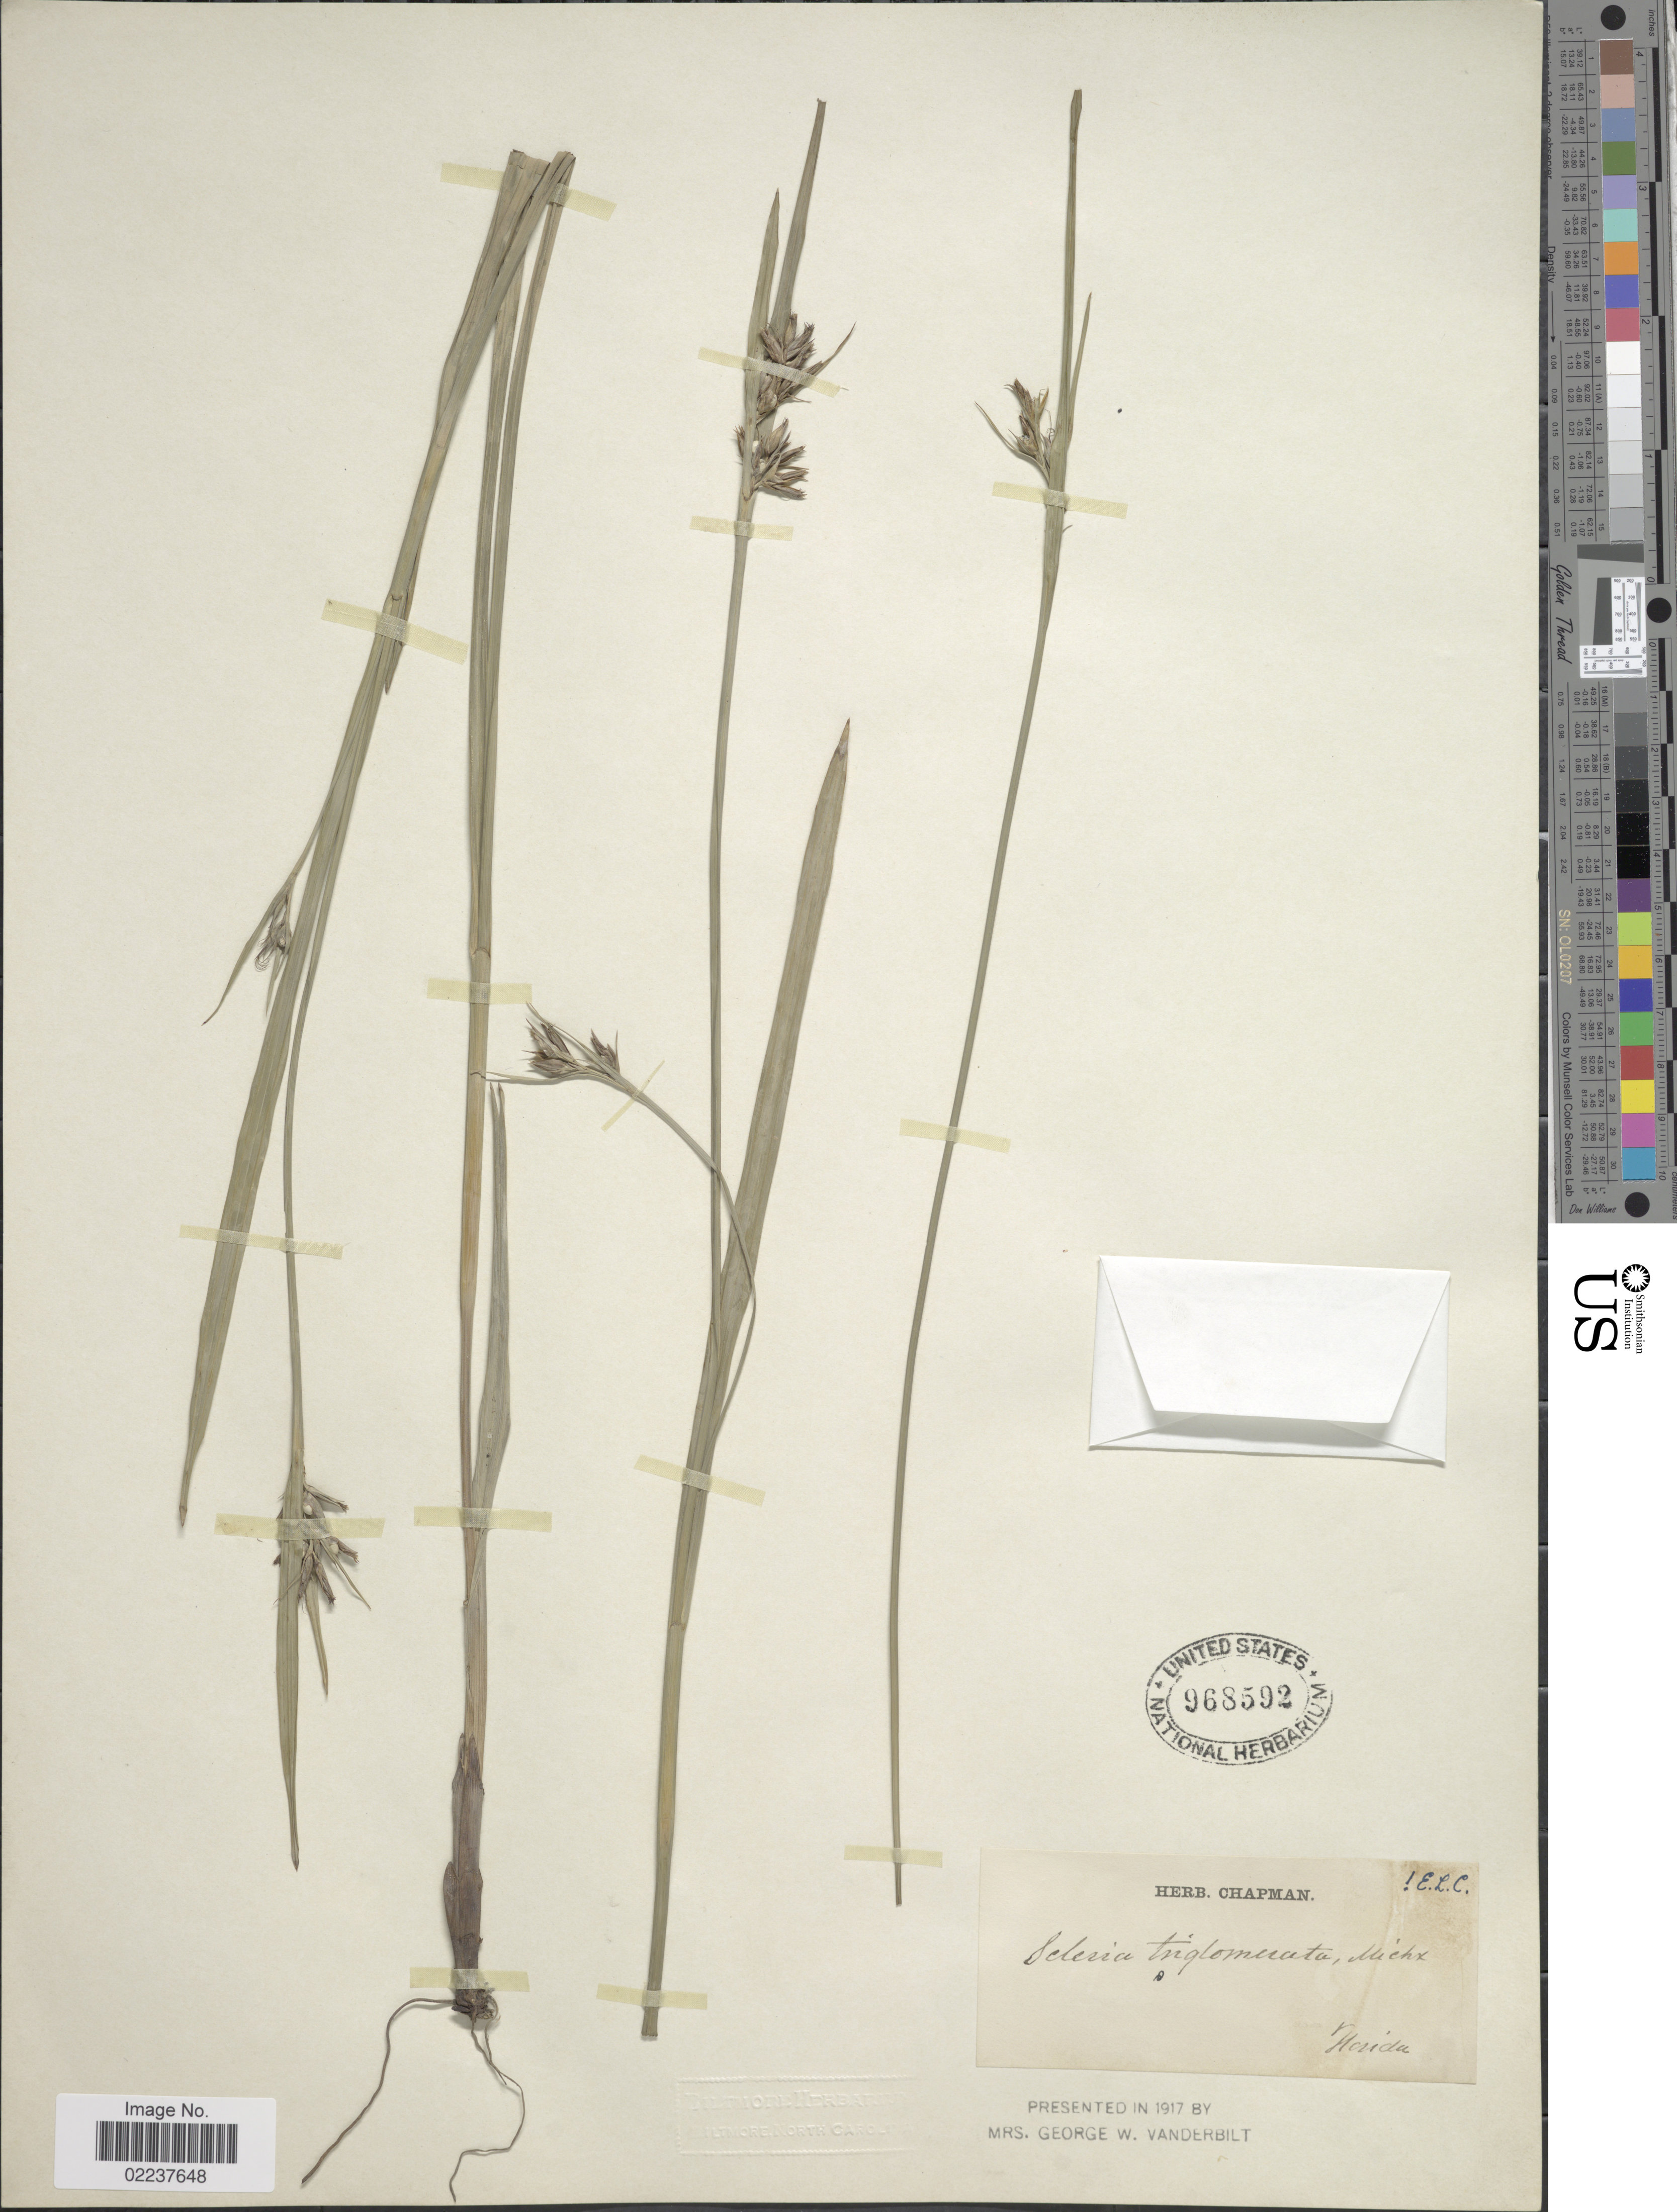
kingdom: Plantae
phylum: Tracheophyta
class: Liliopsida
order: Poales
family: Cyperaceae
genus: Scleria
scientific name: Scleria triglomerata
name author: Michx.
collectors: ex herb. Chapman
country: United States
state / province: Florida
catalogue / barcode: US 968592